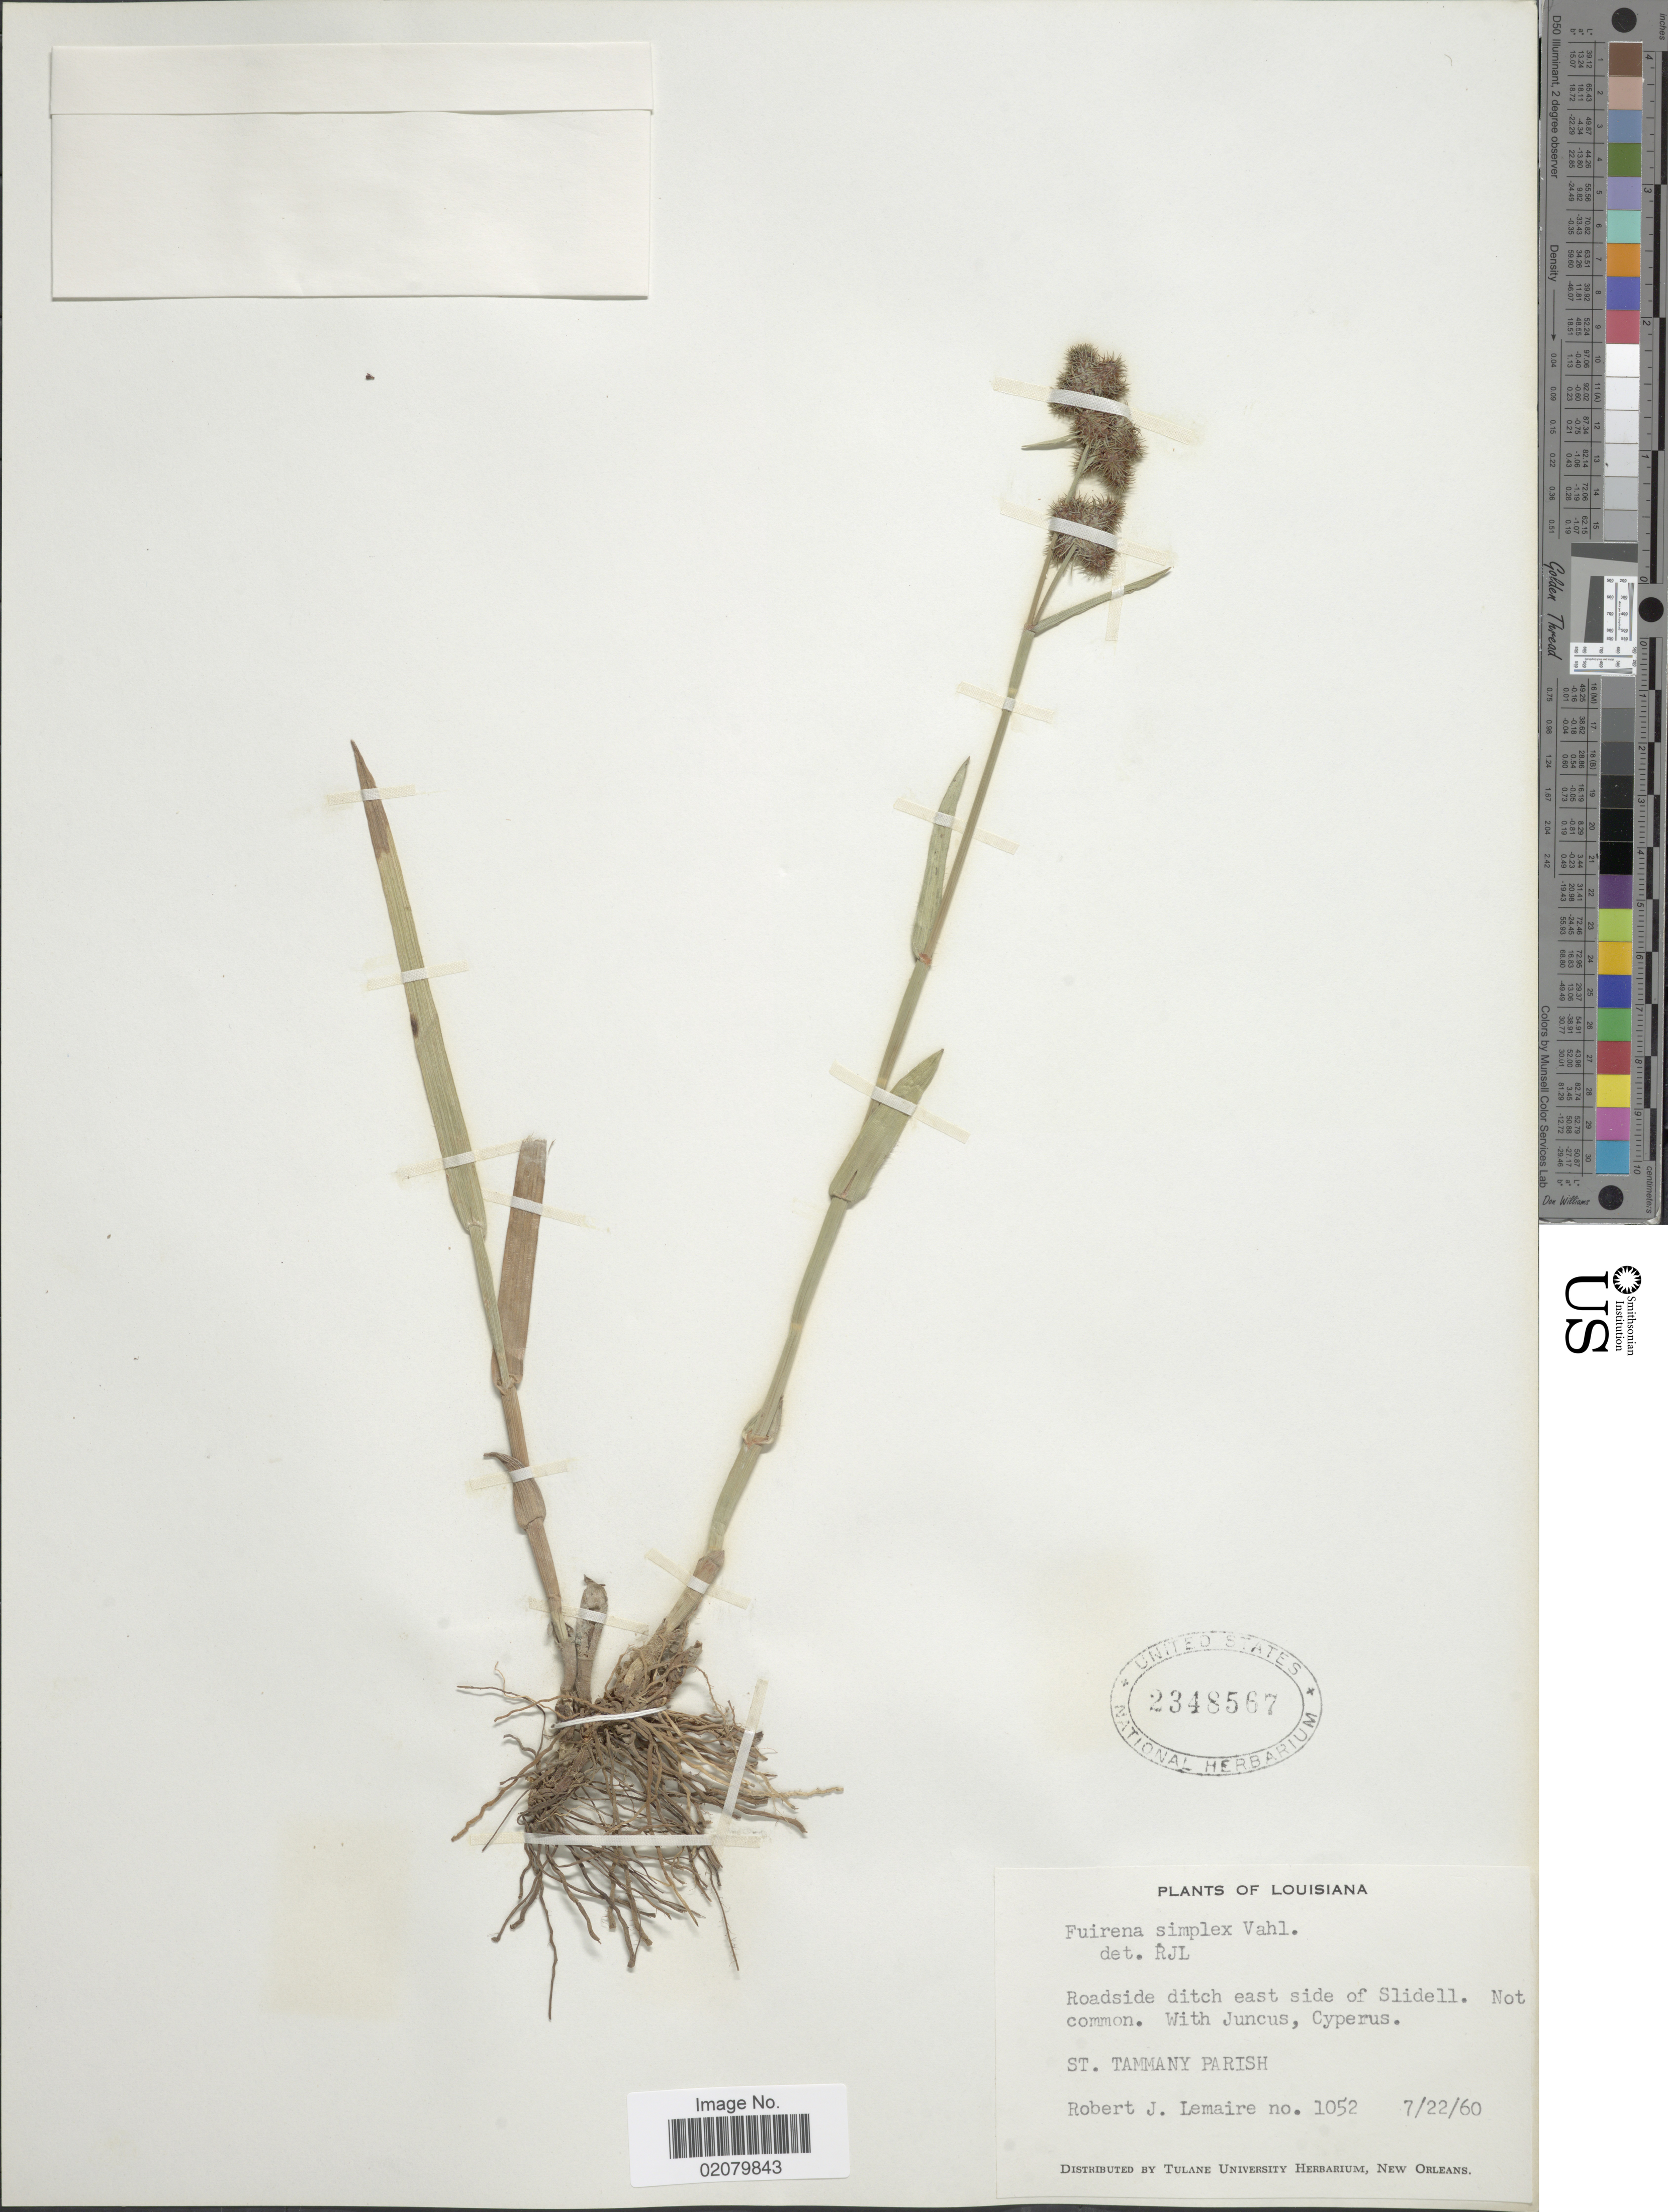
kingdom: Plantae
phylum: Tracheophyta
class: Liliopsida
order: Poales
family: Cyperaceae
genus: Fuirena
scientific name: Fuirena simplex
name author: Vahl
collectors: R. J. Lemaire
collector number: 1052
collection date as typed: Transcribed d/m/y: 22/7/60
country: United States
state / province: Louisiana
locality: Roadside ditch east side of Slidell. St. Tammany Parish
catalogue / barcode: US 2348567